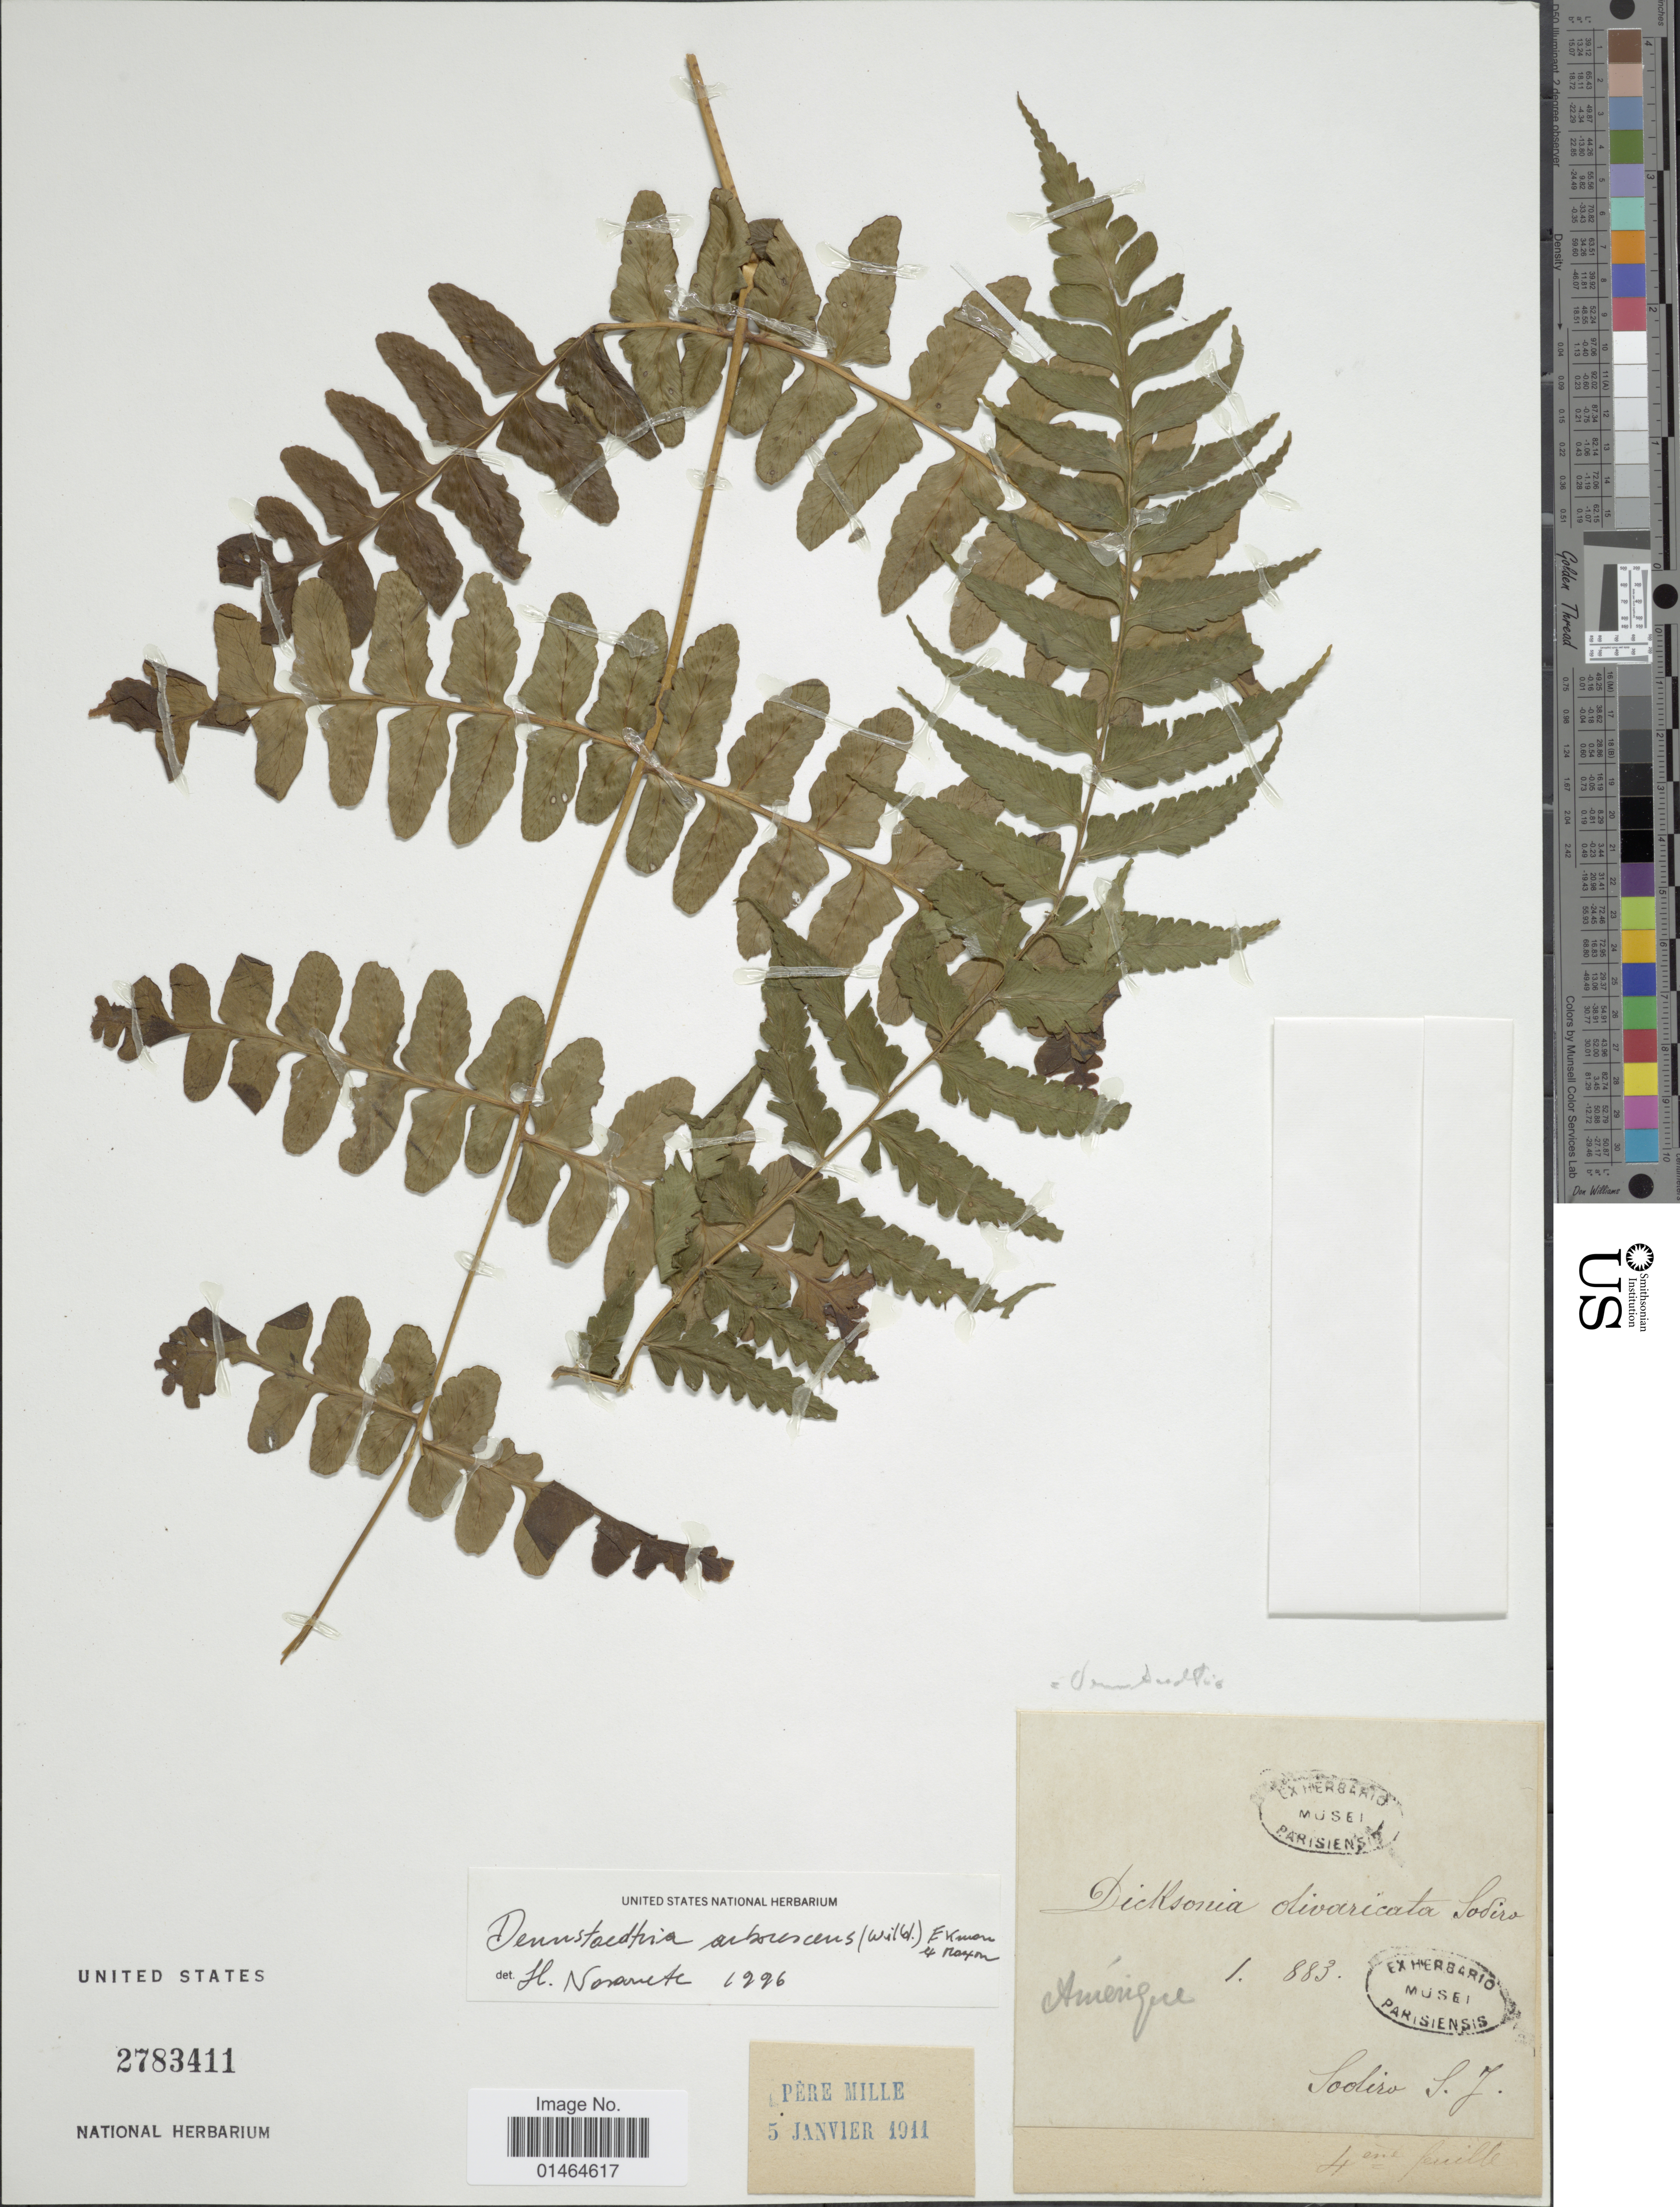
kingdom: Plantae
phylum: Tracheophyta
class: Polypodiopsida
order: Polypodiales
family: Dennstaedtiaceae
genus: Dennstaedtia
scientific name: Dennstaedtia coronata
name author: (Sodiro) C. Chr.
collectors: S. Sodiro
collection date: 1883-01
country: Ecuador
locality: Amérique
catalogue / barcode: US 2783411